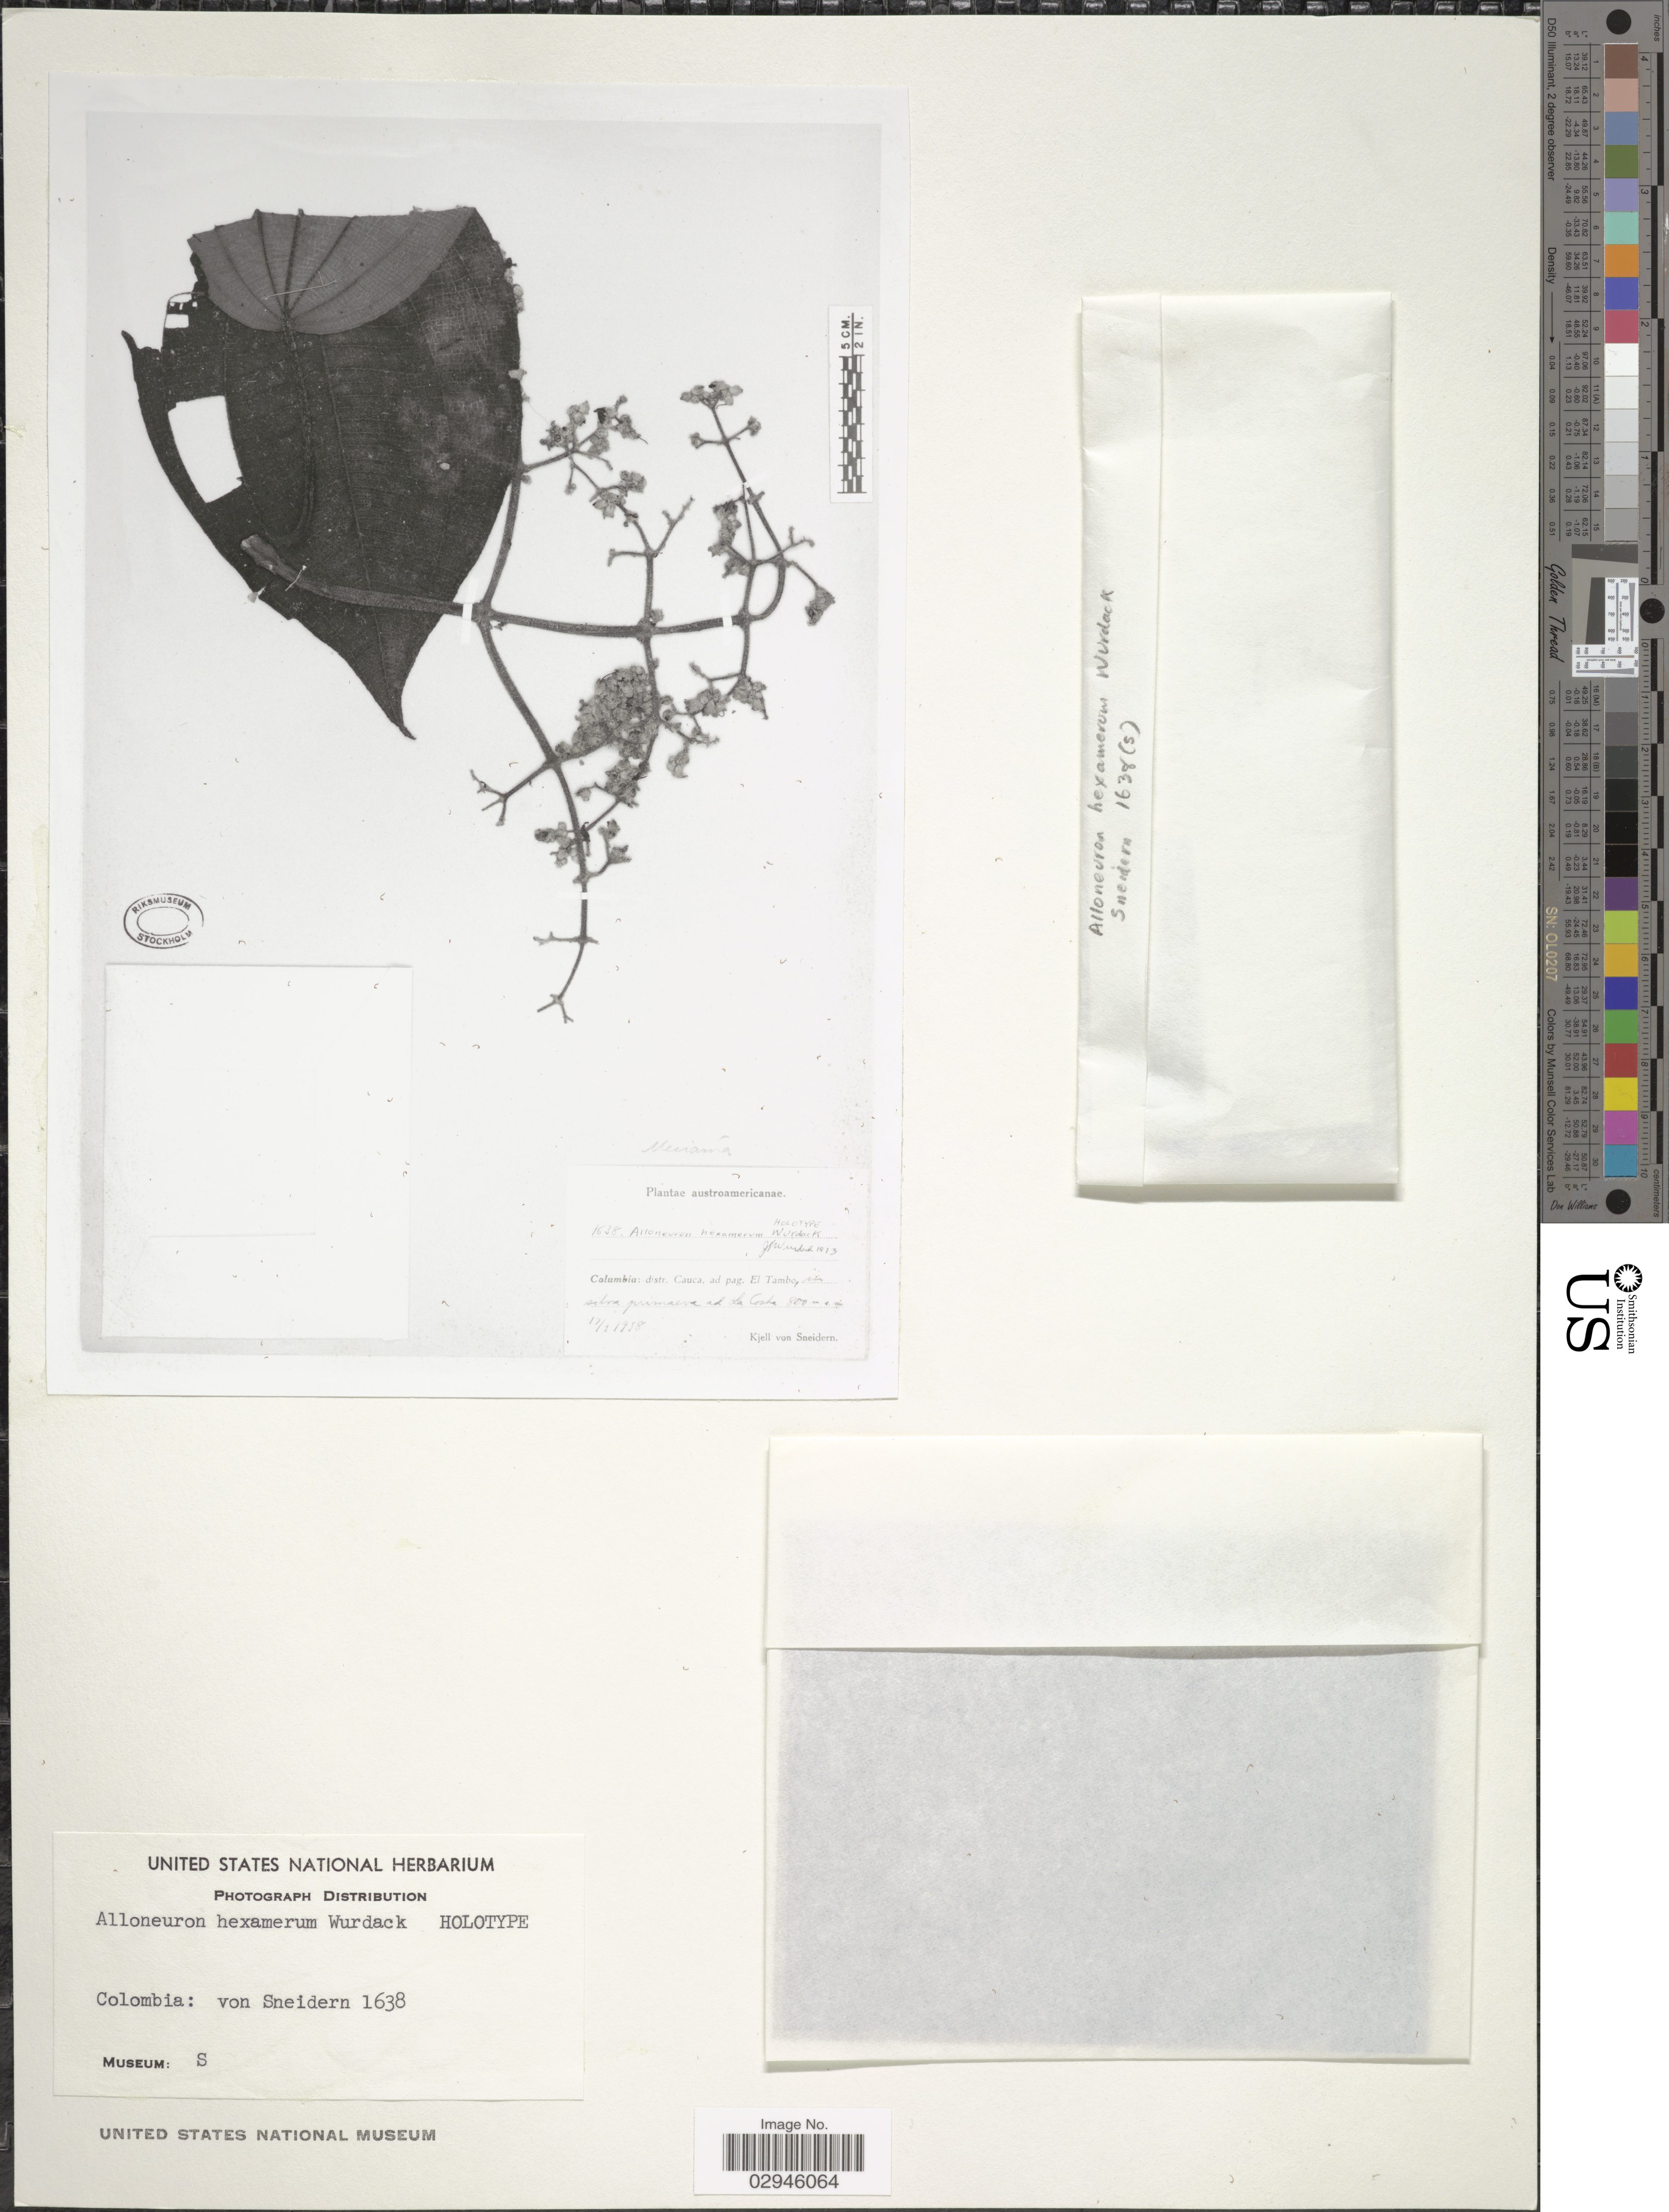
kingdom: Plantae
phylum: Tracheophyta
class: Magnoliopsida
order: Myrtales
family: Melastomataceae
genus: Wurdastom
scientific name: Wurdastom hexamera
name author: (Wurdack) B. Walln.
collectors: K. von Sneidern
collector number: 1638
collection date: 1938-03-17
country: Colombia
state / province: Cauca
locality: Distr. Cauca, ad pag. El Tambo, in silva primaeva ad La Costa.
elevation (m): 800